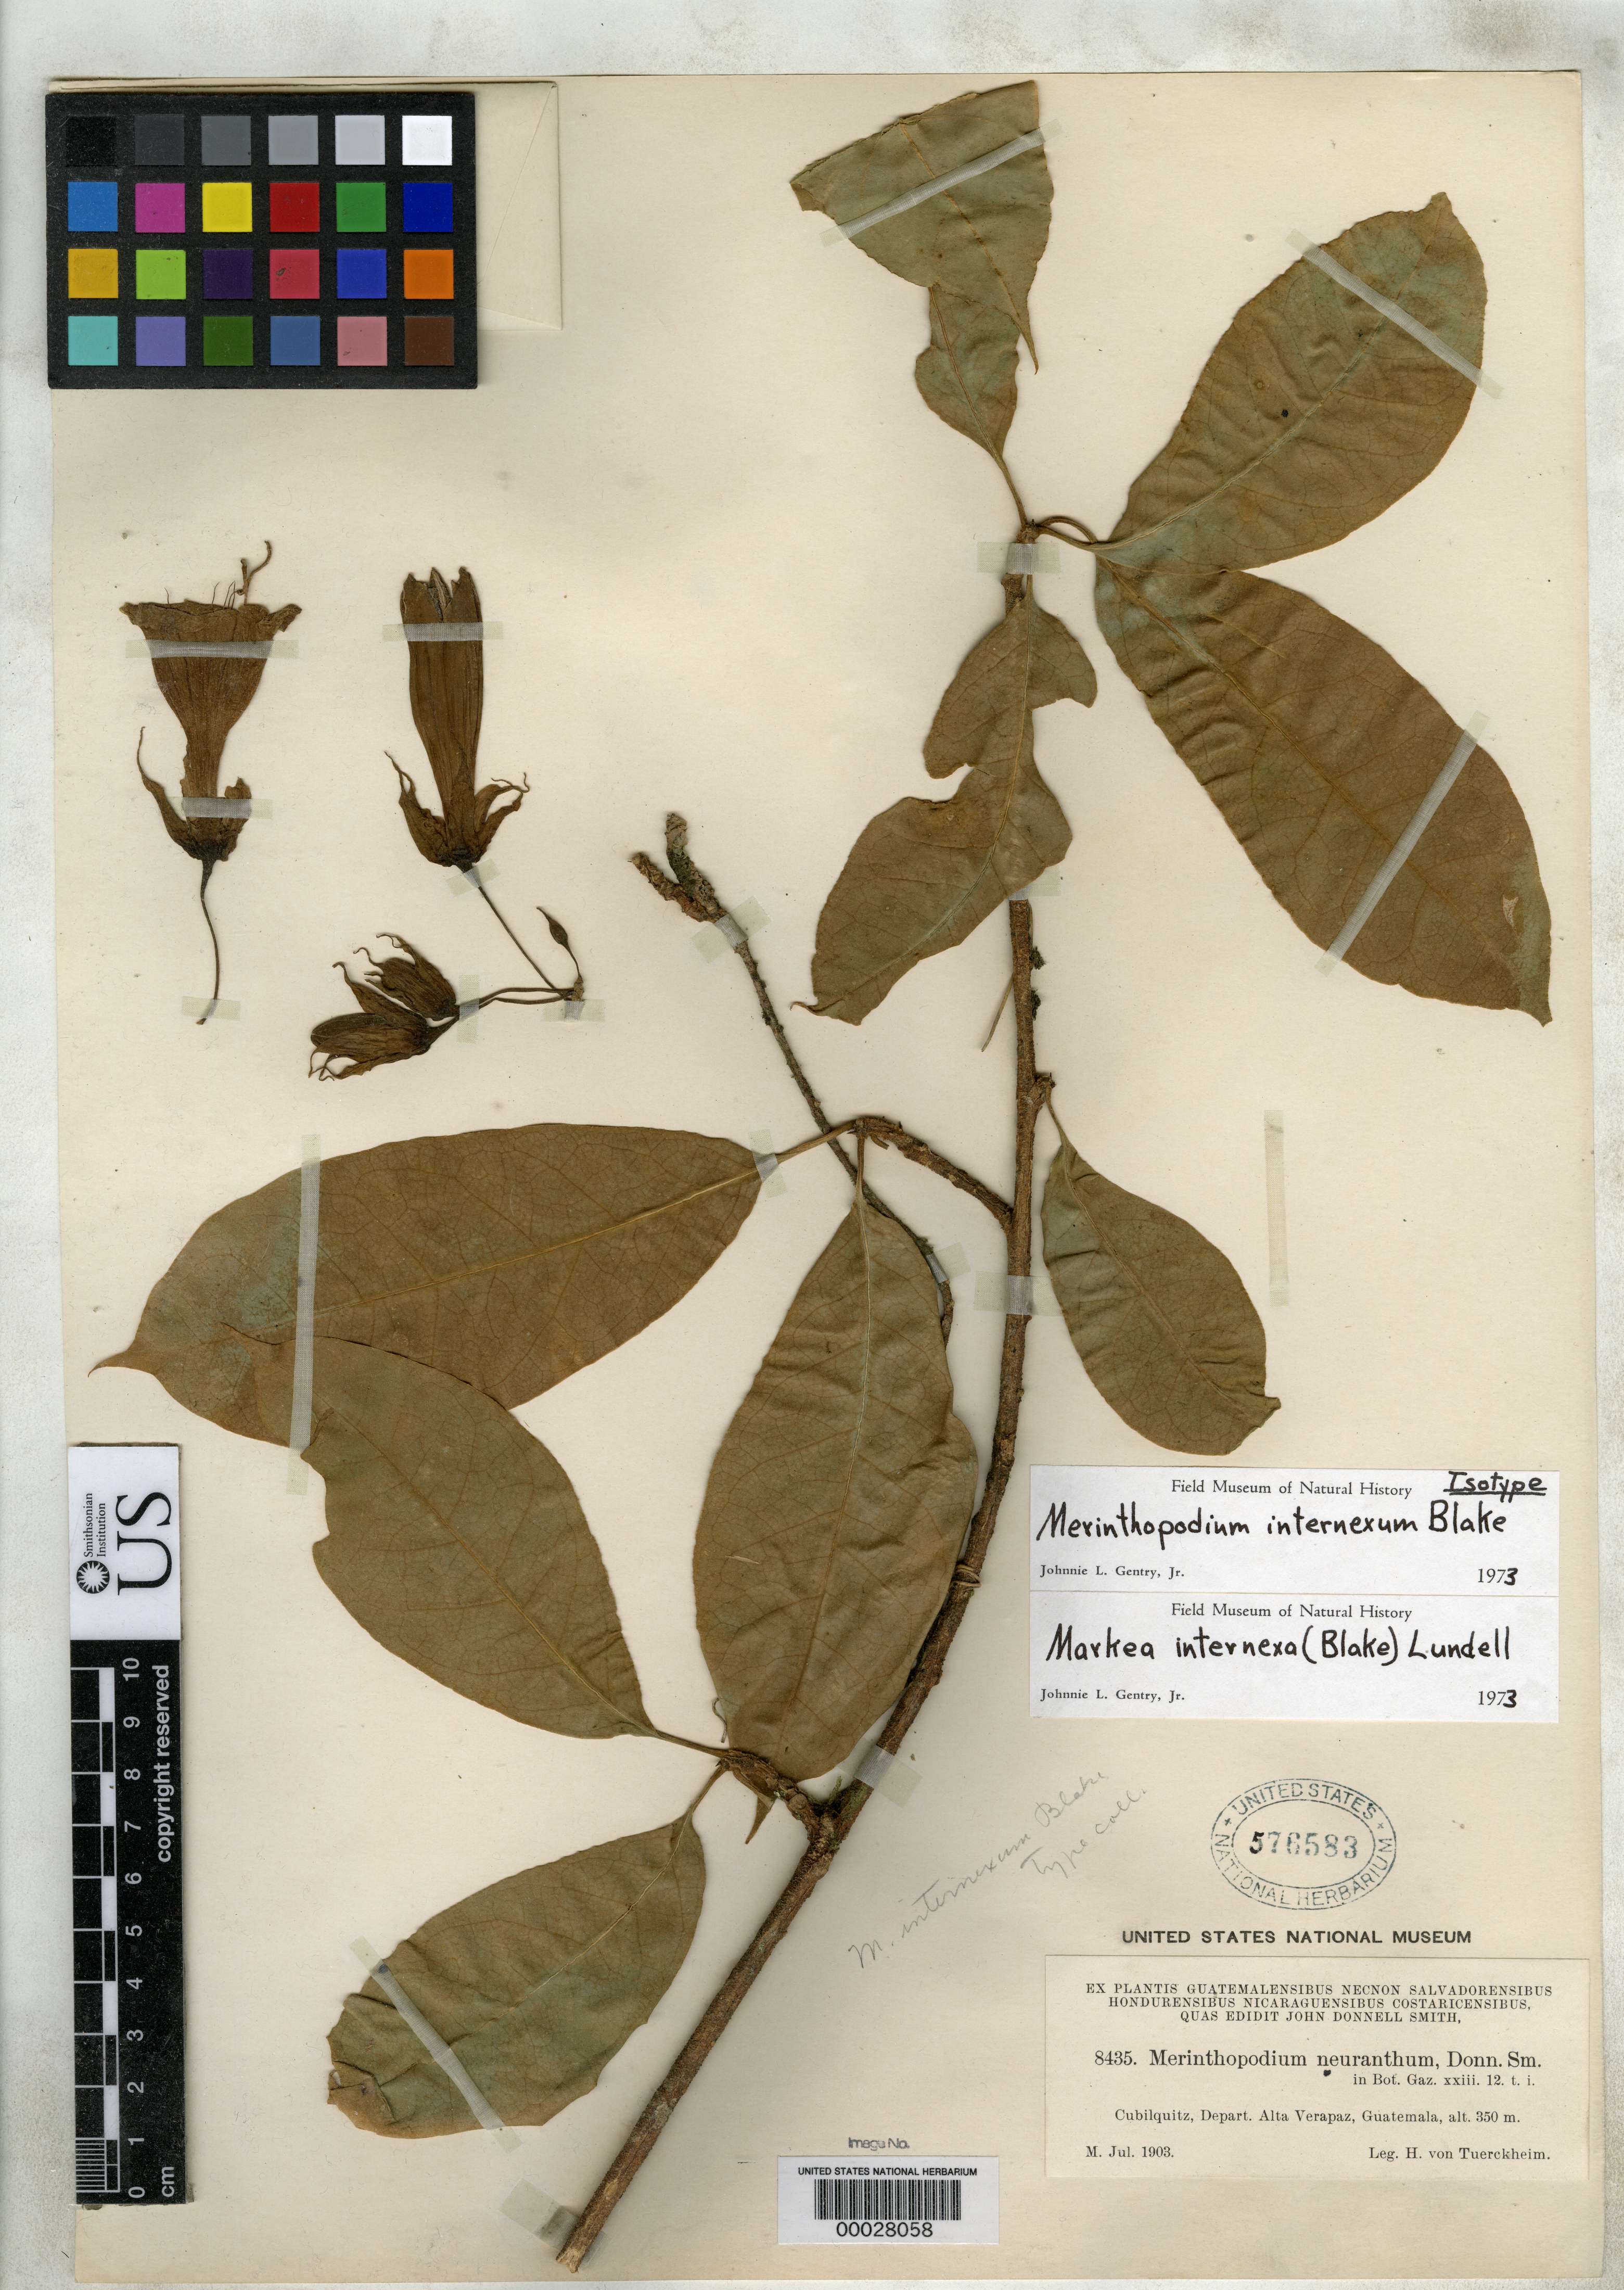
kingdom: Plantae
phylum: Tracheophyta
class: Magnoliopsida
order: Solanales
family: Solanaceae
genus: Merinthopodium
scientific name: Merinthopodium internexum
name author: S.F. Blake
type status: Isotype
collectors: H. von Türckheim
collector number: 8435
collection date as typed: Jul 1903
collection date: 1903-07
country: Guatemala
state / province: Alta Verapaz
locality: Cubilquitz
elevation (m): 350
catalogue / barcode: US 576583